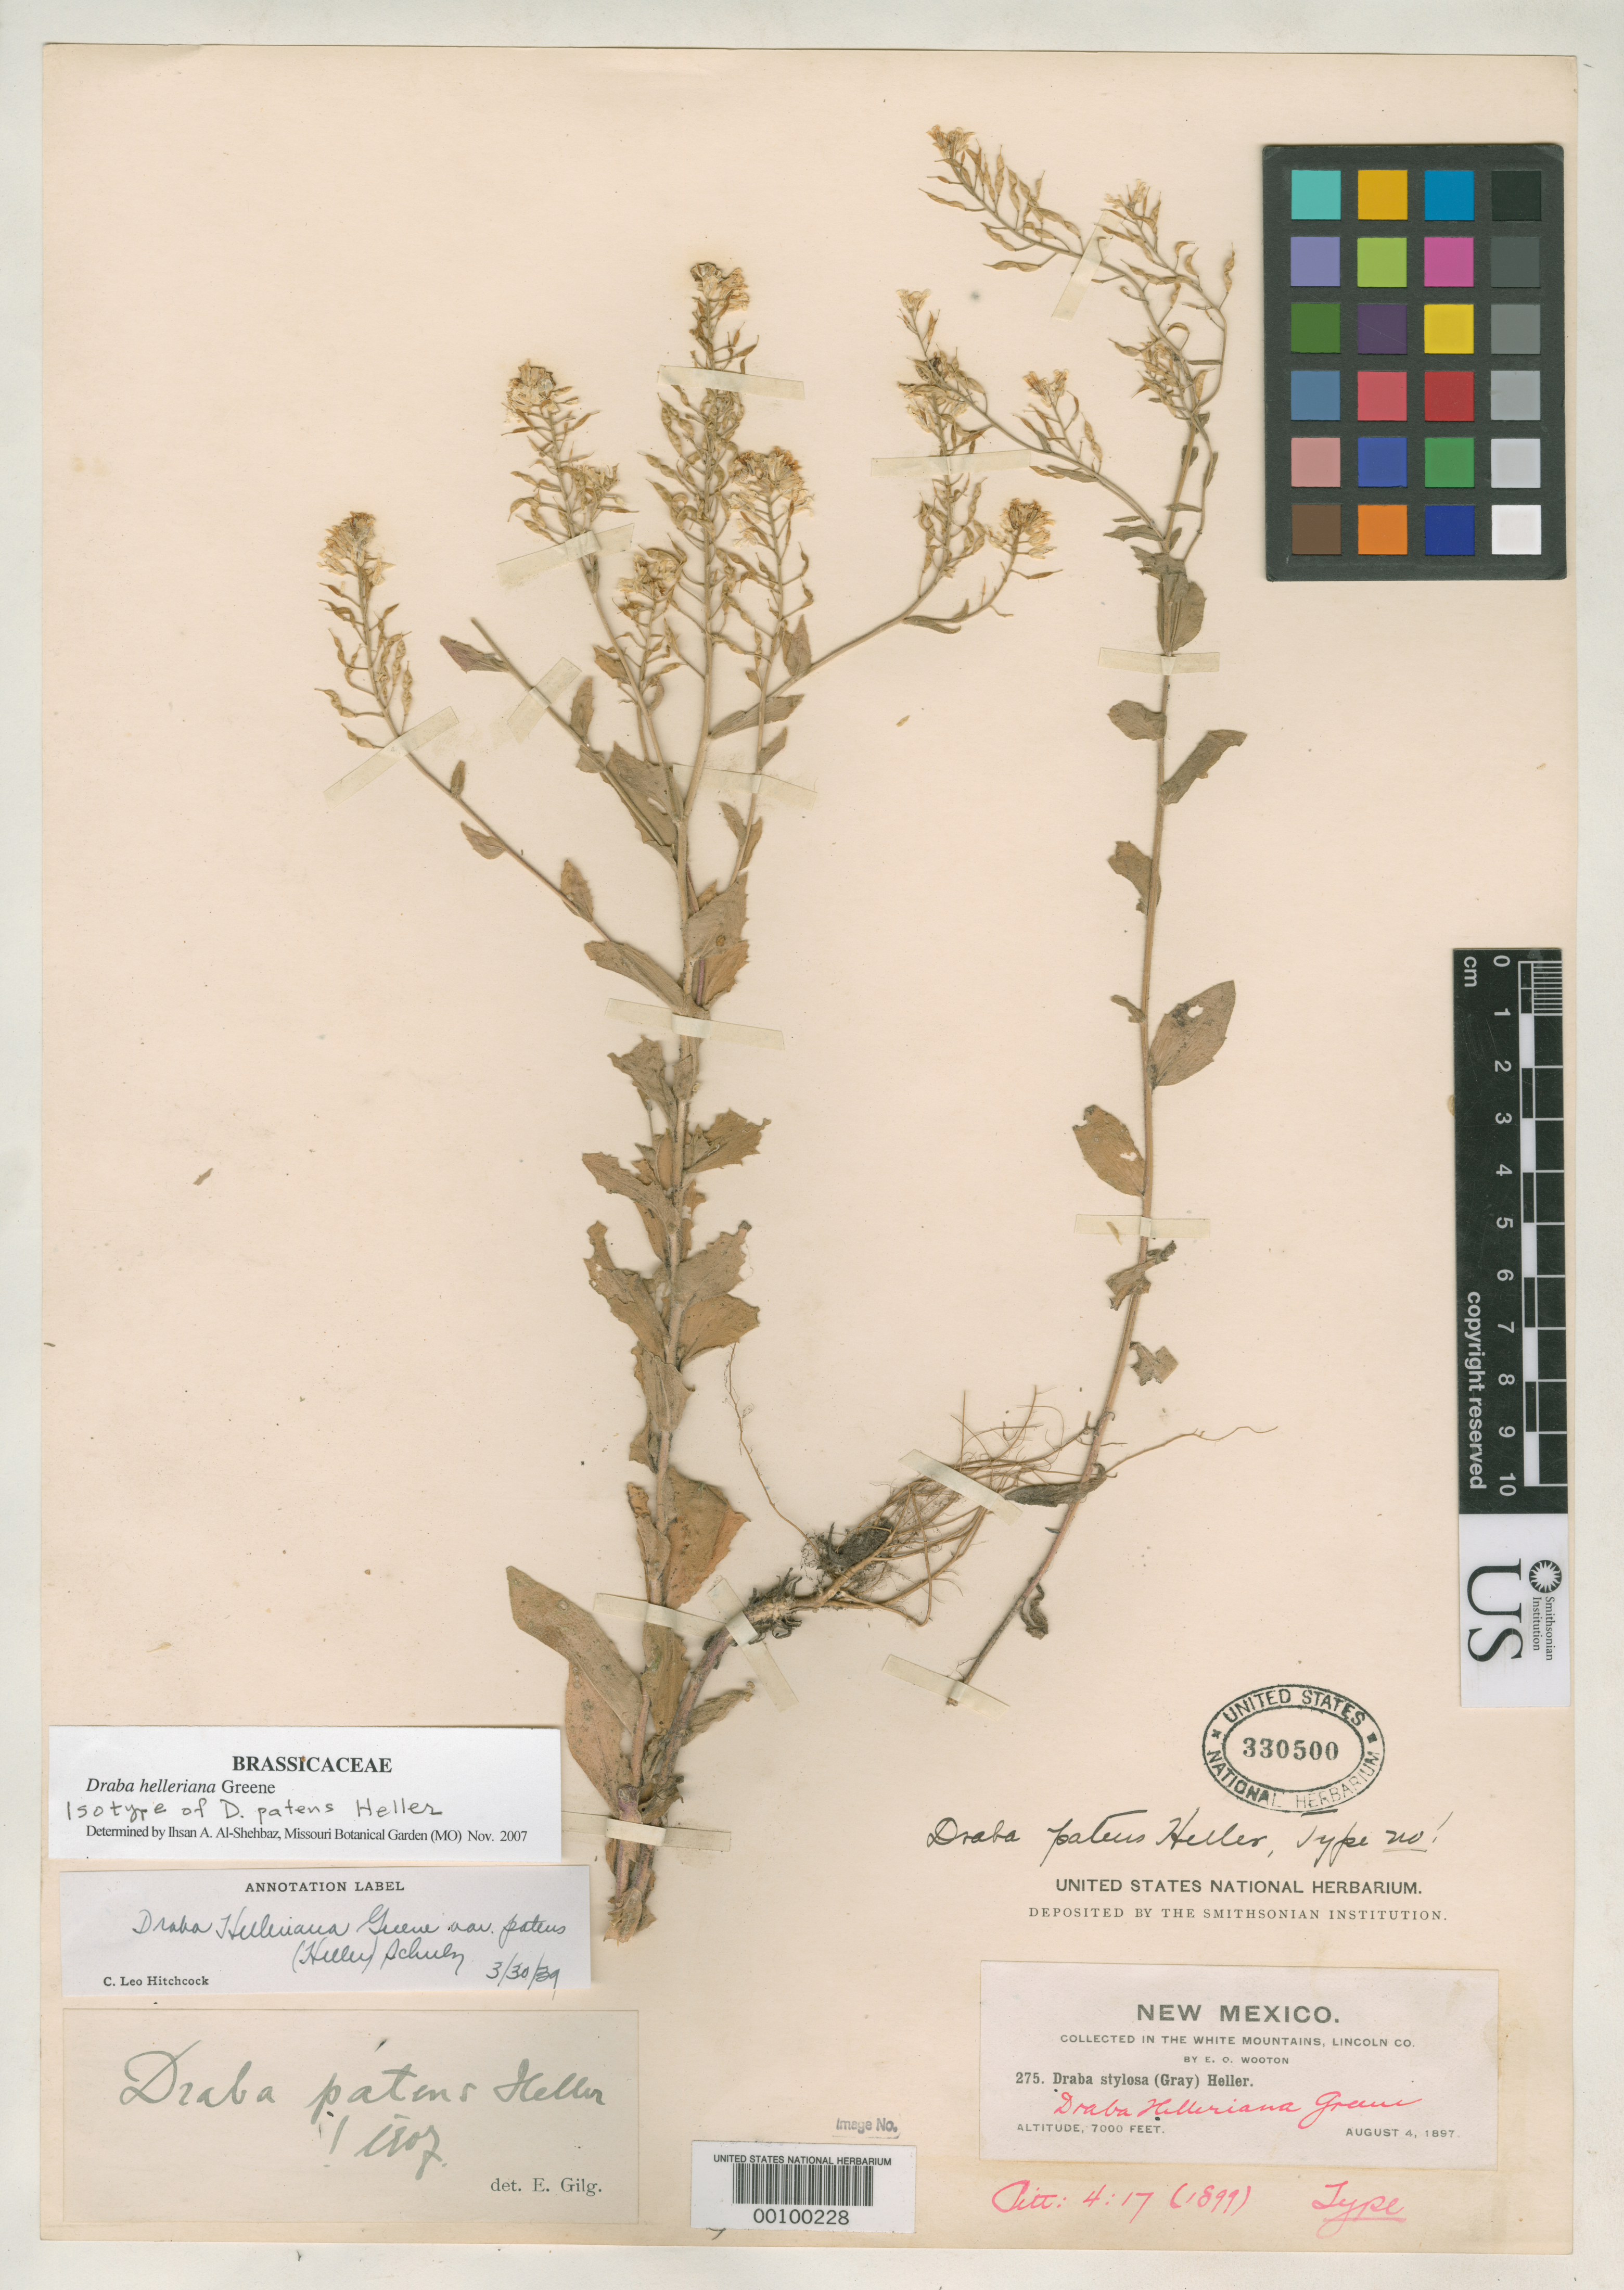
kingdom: Plantae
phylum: Tracheophyta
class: Magnoliopsida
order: Brassicales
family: Brassicaceae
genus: Draba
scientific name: Draba patens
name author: A. Heller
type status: Isotype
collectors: E. O. Wooton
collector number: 275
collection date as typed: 04 Aug 1897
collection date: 1897-08-04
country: United States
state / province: New Mexico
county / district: Lincoln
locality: White Mountains.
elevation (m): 2134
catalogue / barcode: US 330500